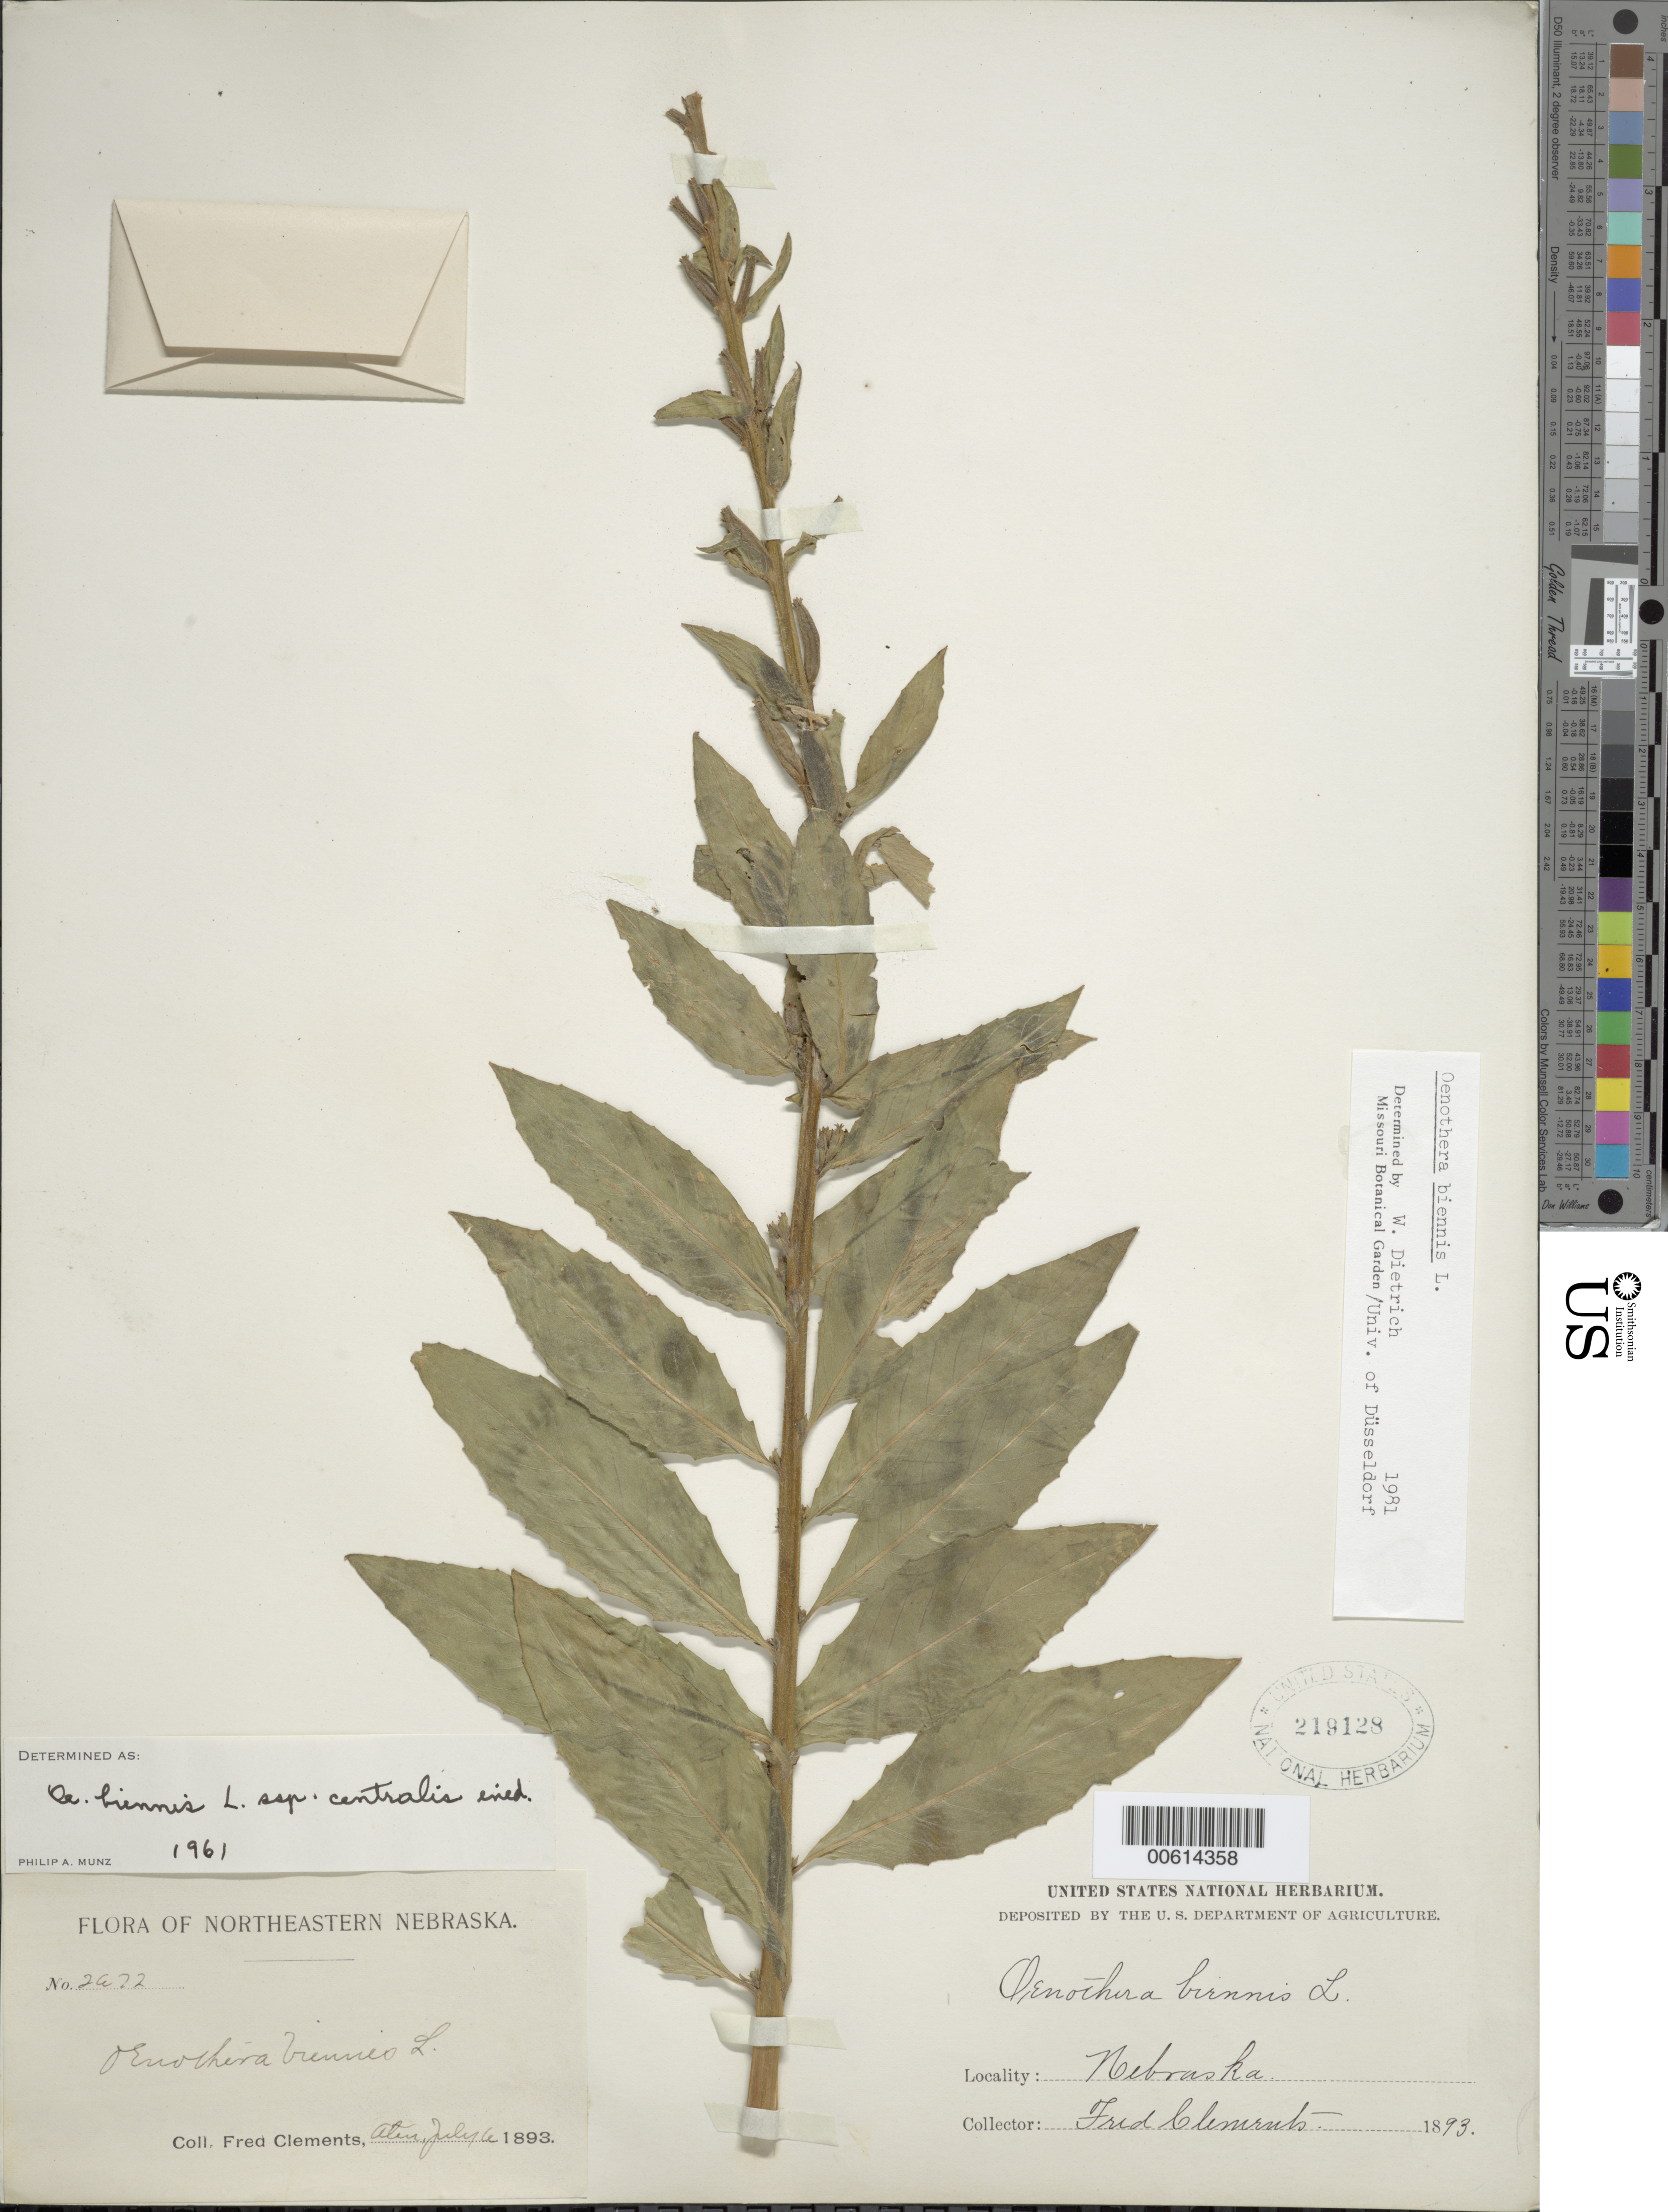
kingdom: Plantae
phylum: Tracheophyta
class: Magnoliopsida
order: Myrtales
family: Onagraceae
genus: Oenothera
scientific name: Oenothera biennis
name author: L.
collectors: F. Clements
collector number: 2a72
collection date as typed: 06 Jul 1893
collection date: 1893-07-06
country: United States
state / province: Nebraska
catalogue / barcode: US 219128